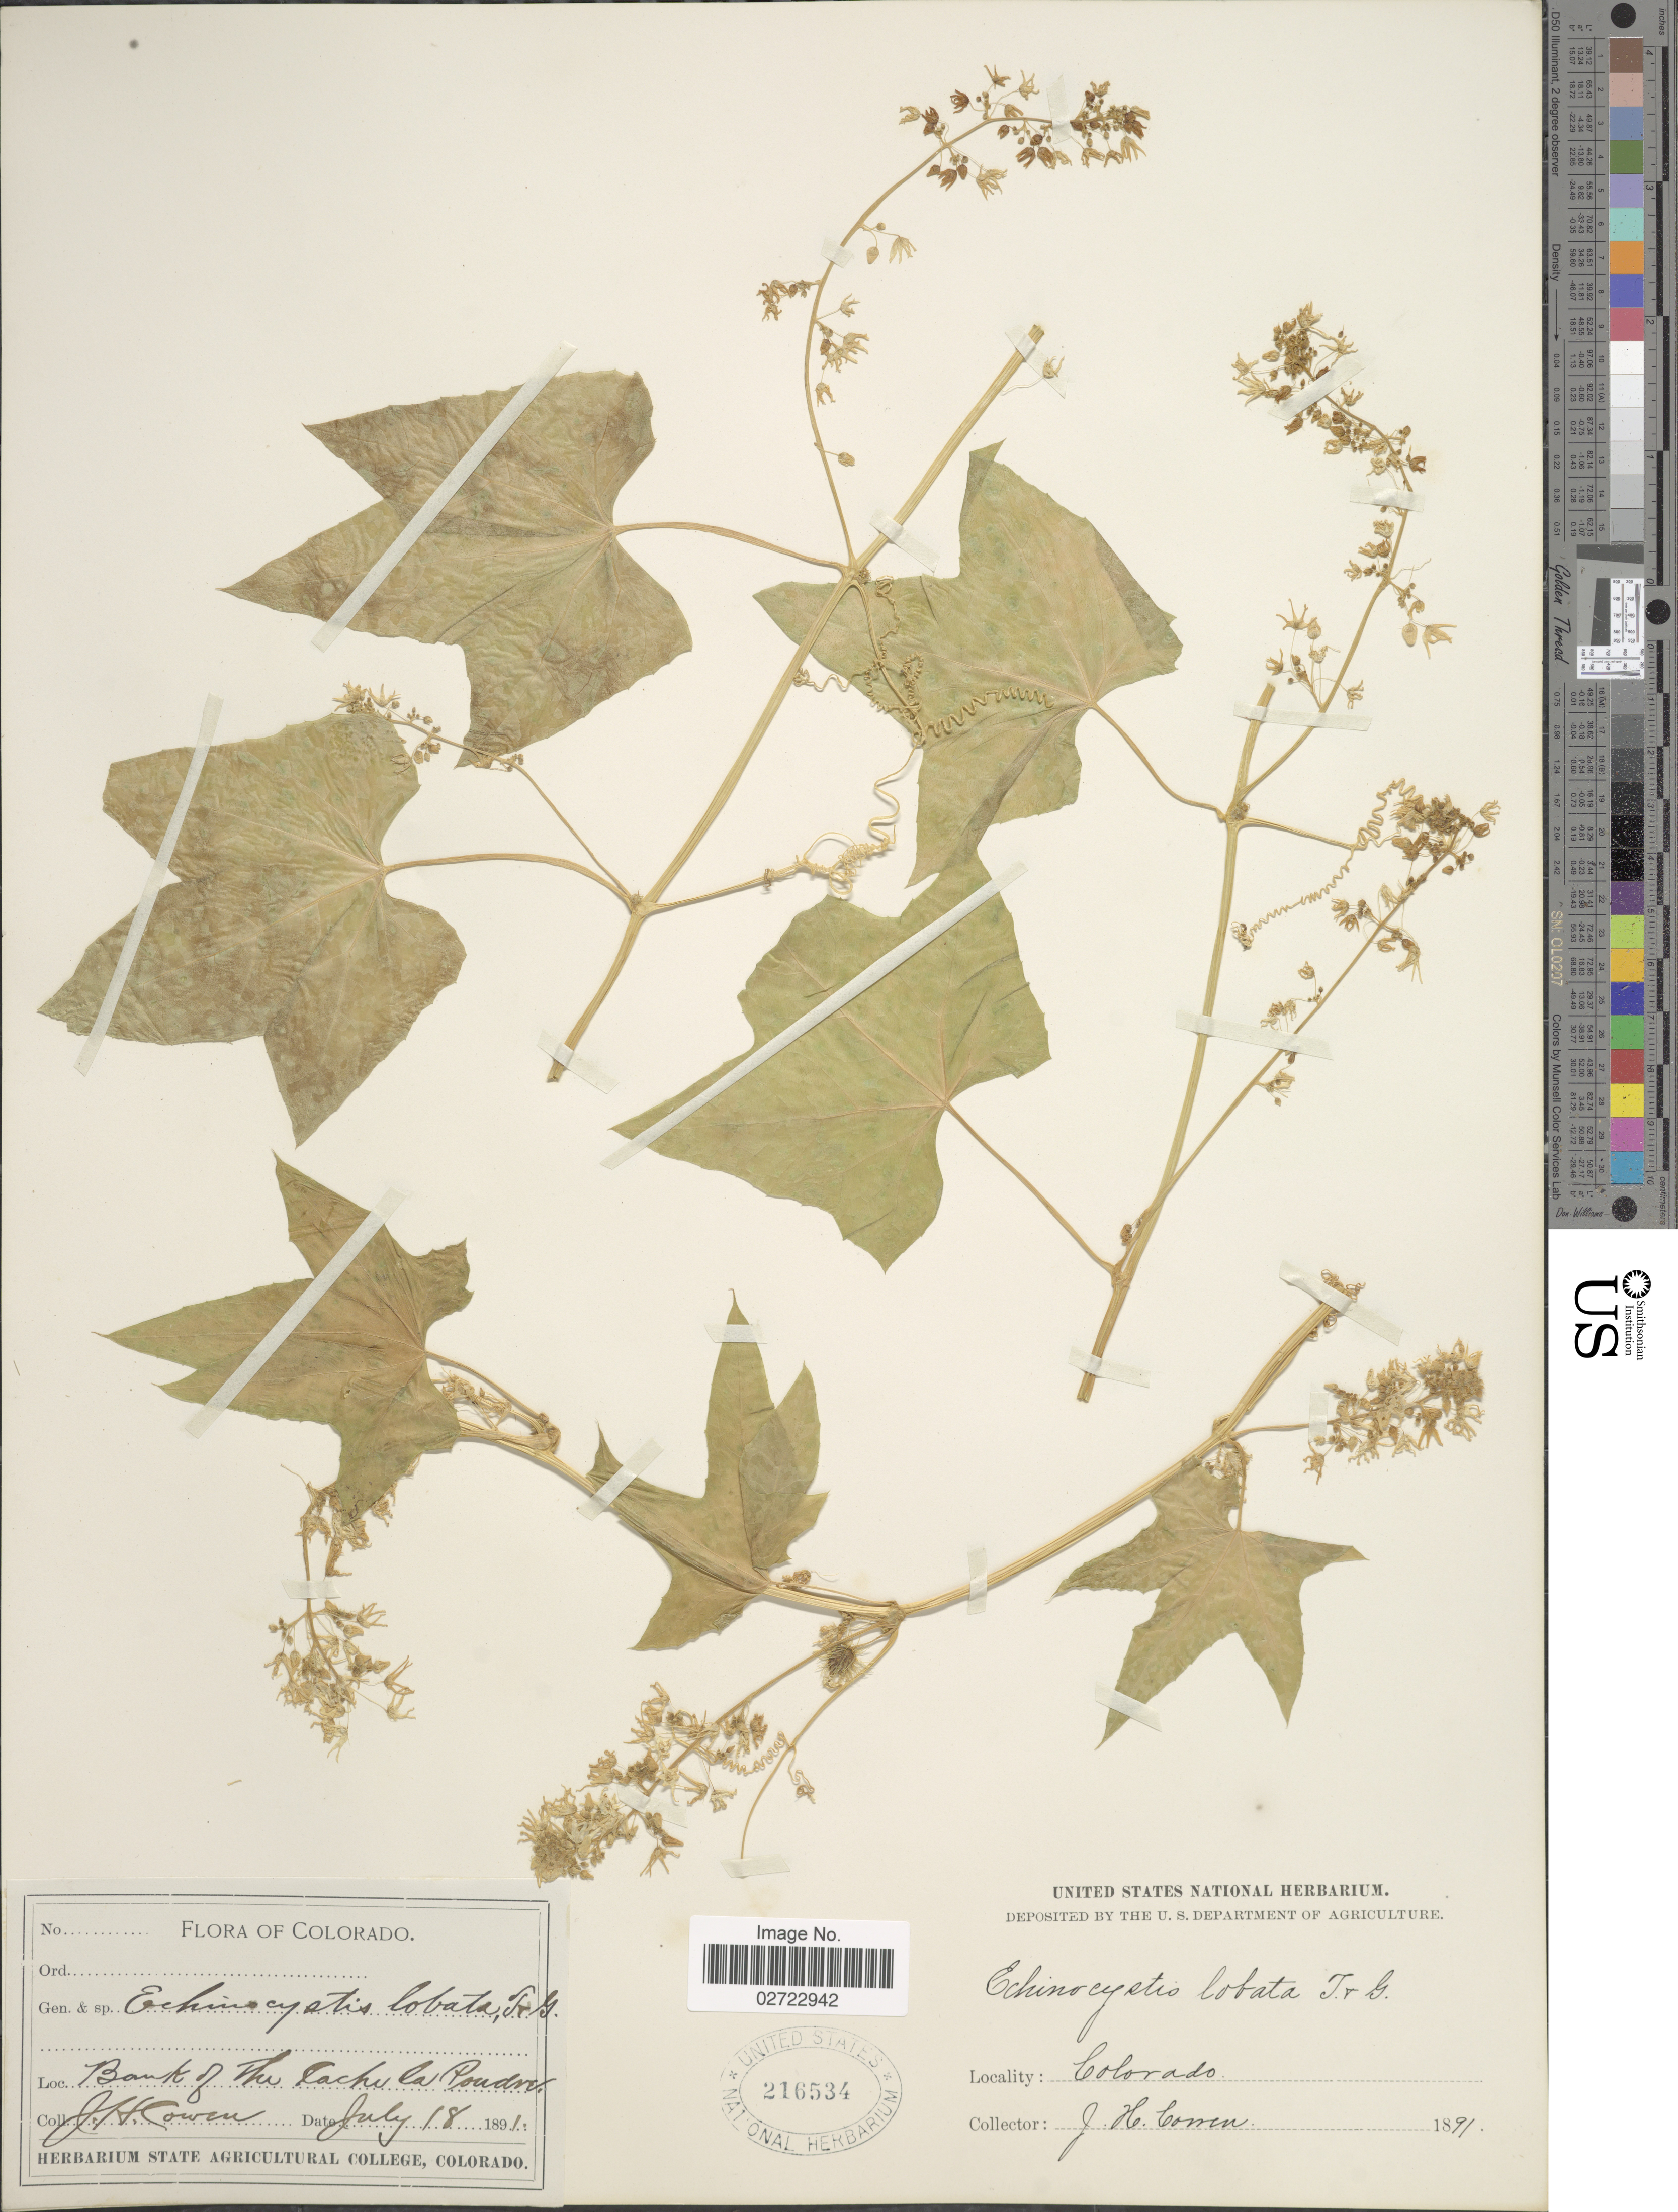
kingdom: Plantae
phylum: Tracheophyta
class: Magnoliopsida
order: Cucurbitales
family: Cucurbitaceae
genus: Echinocystis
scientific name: Echinocystis lobata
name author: (Michx.) Torr. & A. Gray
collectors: J. H. Cowan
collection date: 1891-07-18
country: United States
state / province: Colorado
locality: Bank of the Cache la Poudre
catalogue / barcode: US 216534